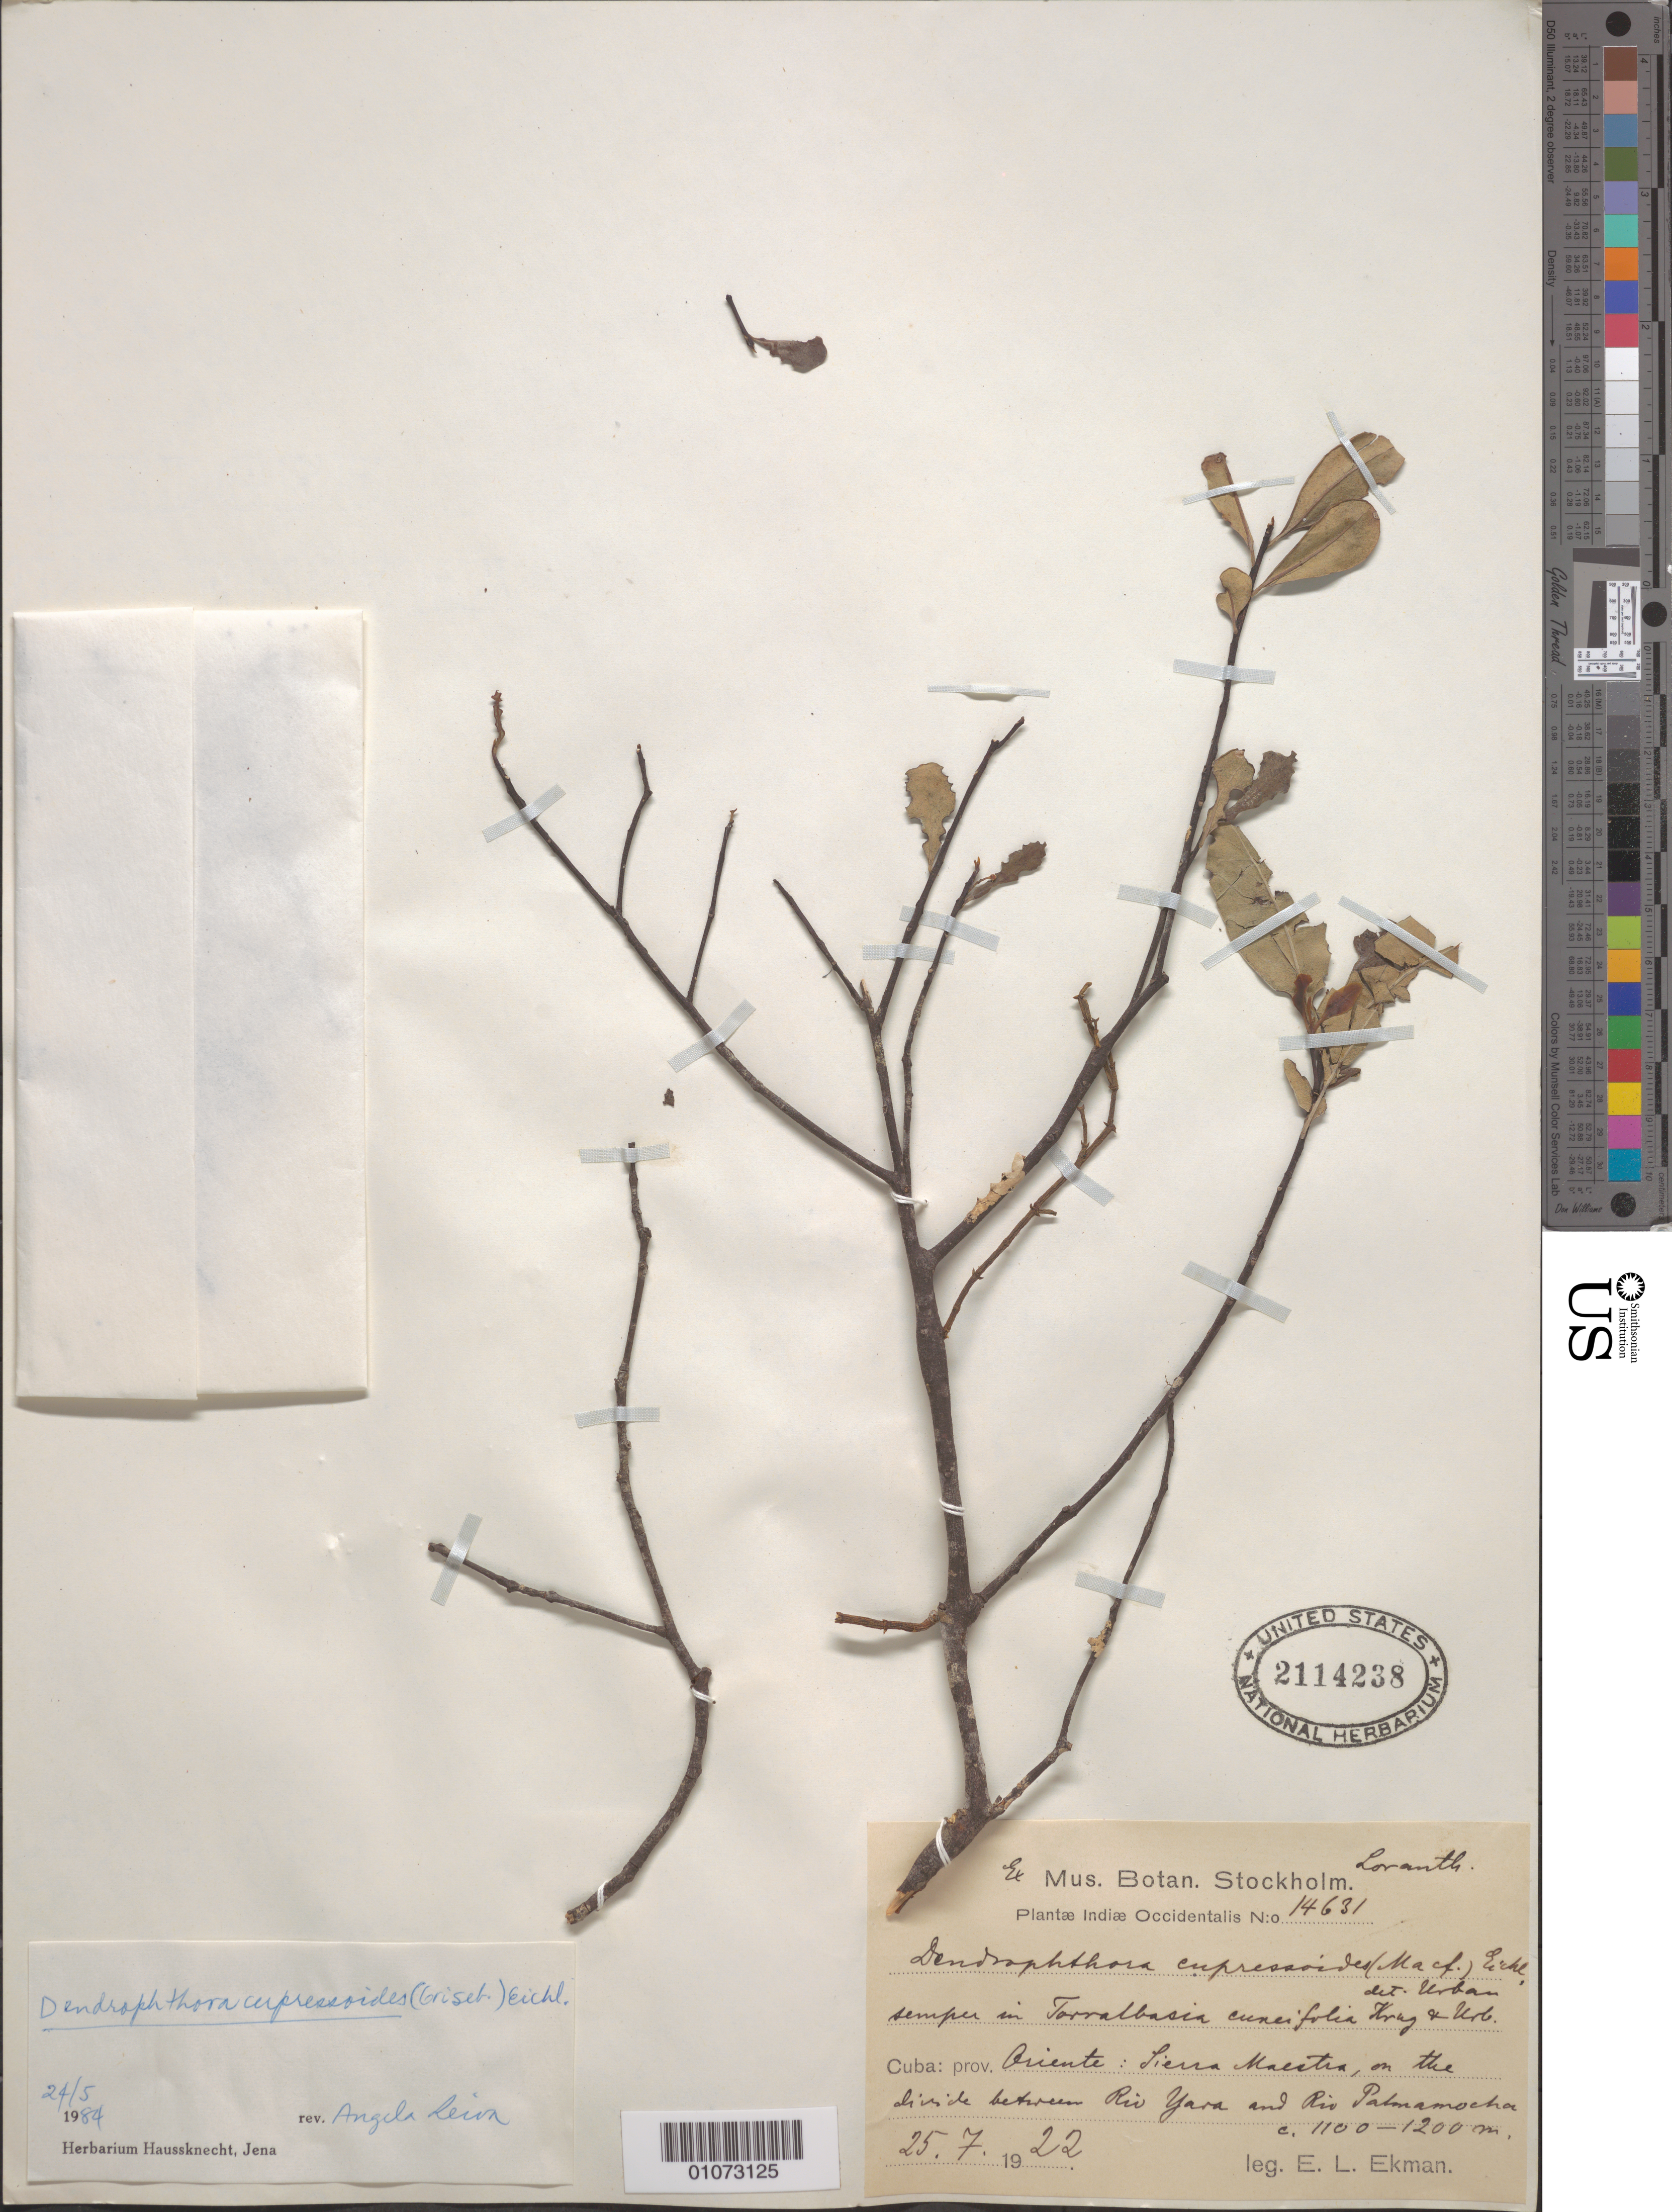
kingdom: Plantae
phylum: Tracheophyta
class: Magnoliopsida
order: Santalales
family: Viscaceae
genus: Dendrophthora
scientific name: Dendrophthora cupressoides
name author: (Macfad.) Eichler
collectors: E. L. Ekman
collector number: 14631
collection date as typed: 25 Jul 1922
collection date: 1922-07-25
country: Cuba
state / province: Oriente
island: Cuba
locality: Sierra Maestra, on the divide between Rio Yara and Rio Palonamocha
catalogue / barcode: US 2114238